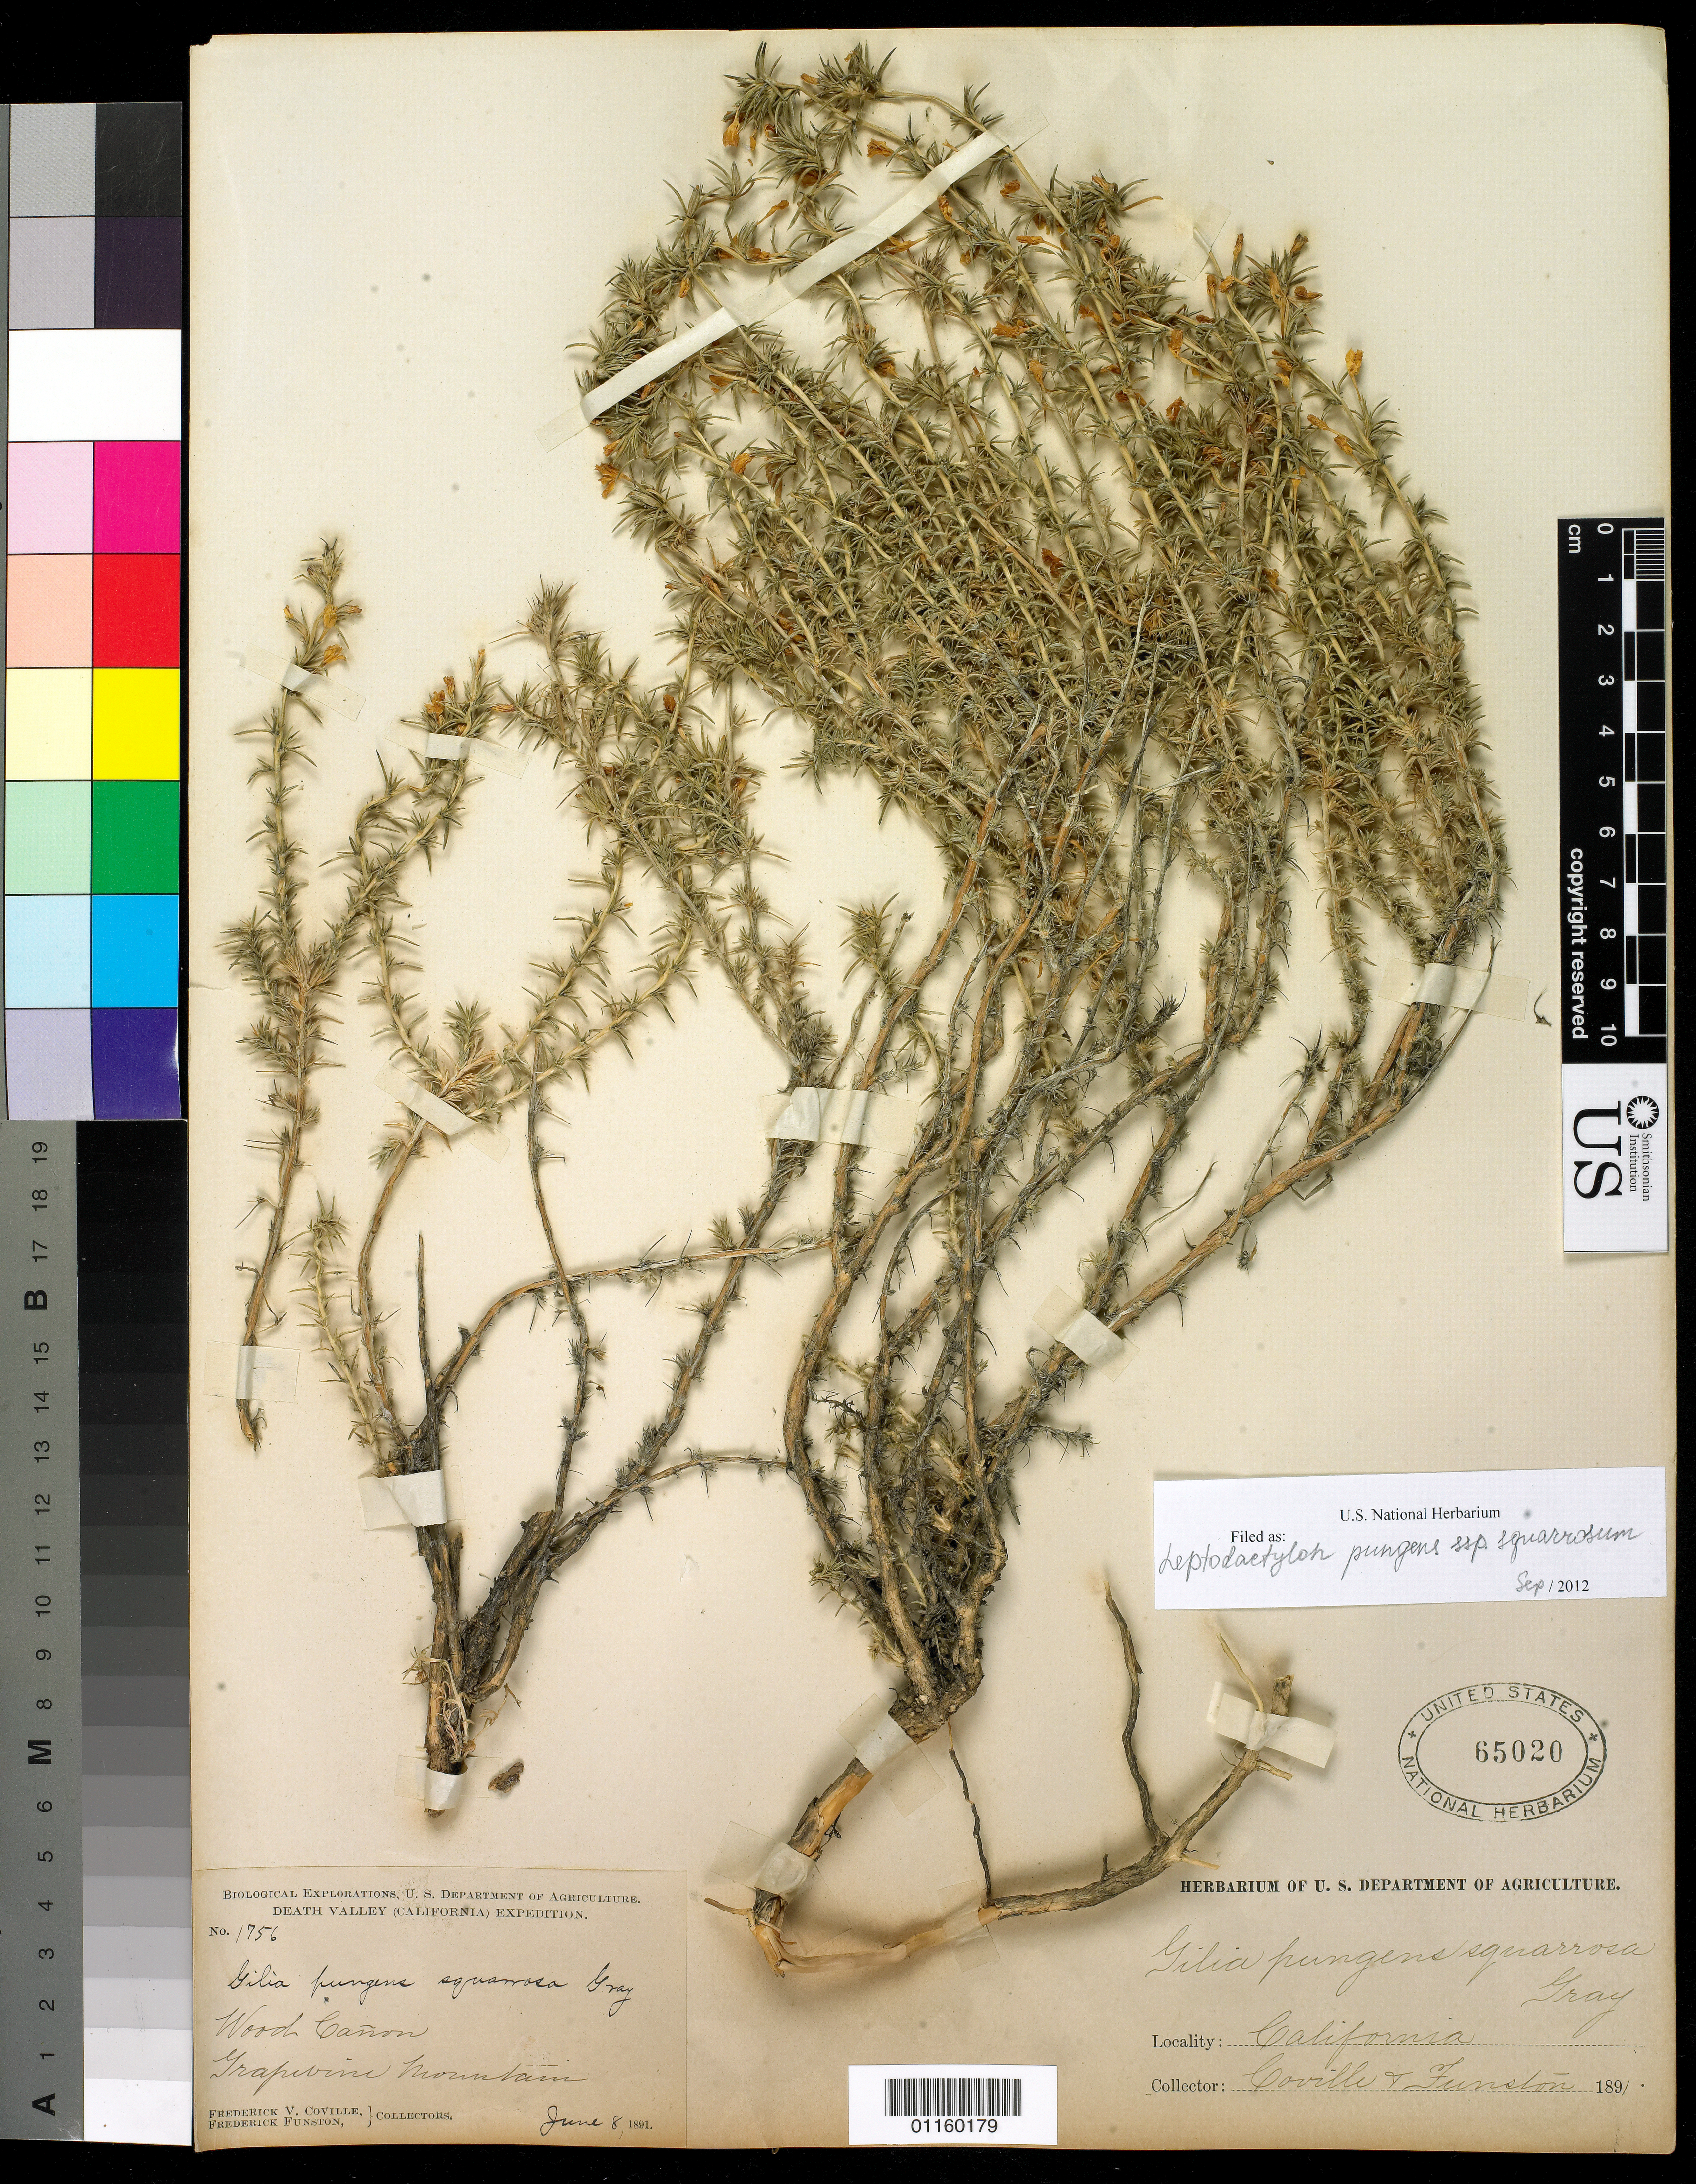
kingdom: Plantae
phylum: Tracheophyta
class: Magnoliopsida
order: Ericales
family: Polemoniaceae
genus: Linanthus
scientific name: Linanthus pungens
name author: (Torr.) J.M. Porter & L.A. Johnson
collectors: F. V. Coville & F. Funston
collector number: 1756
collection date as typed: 8 Jun 1891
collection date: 1891-06-08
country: United States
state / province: California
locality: Grapevine Mountains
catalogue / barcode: US 65020